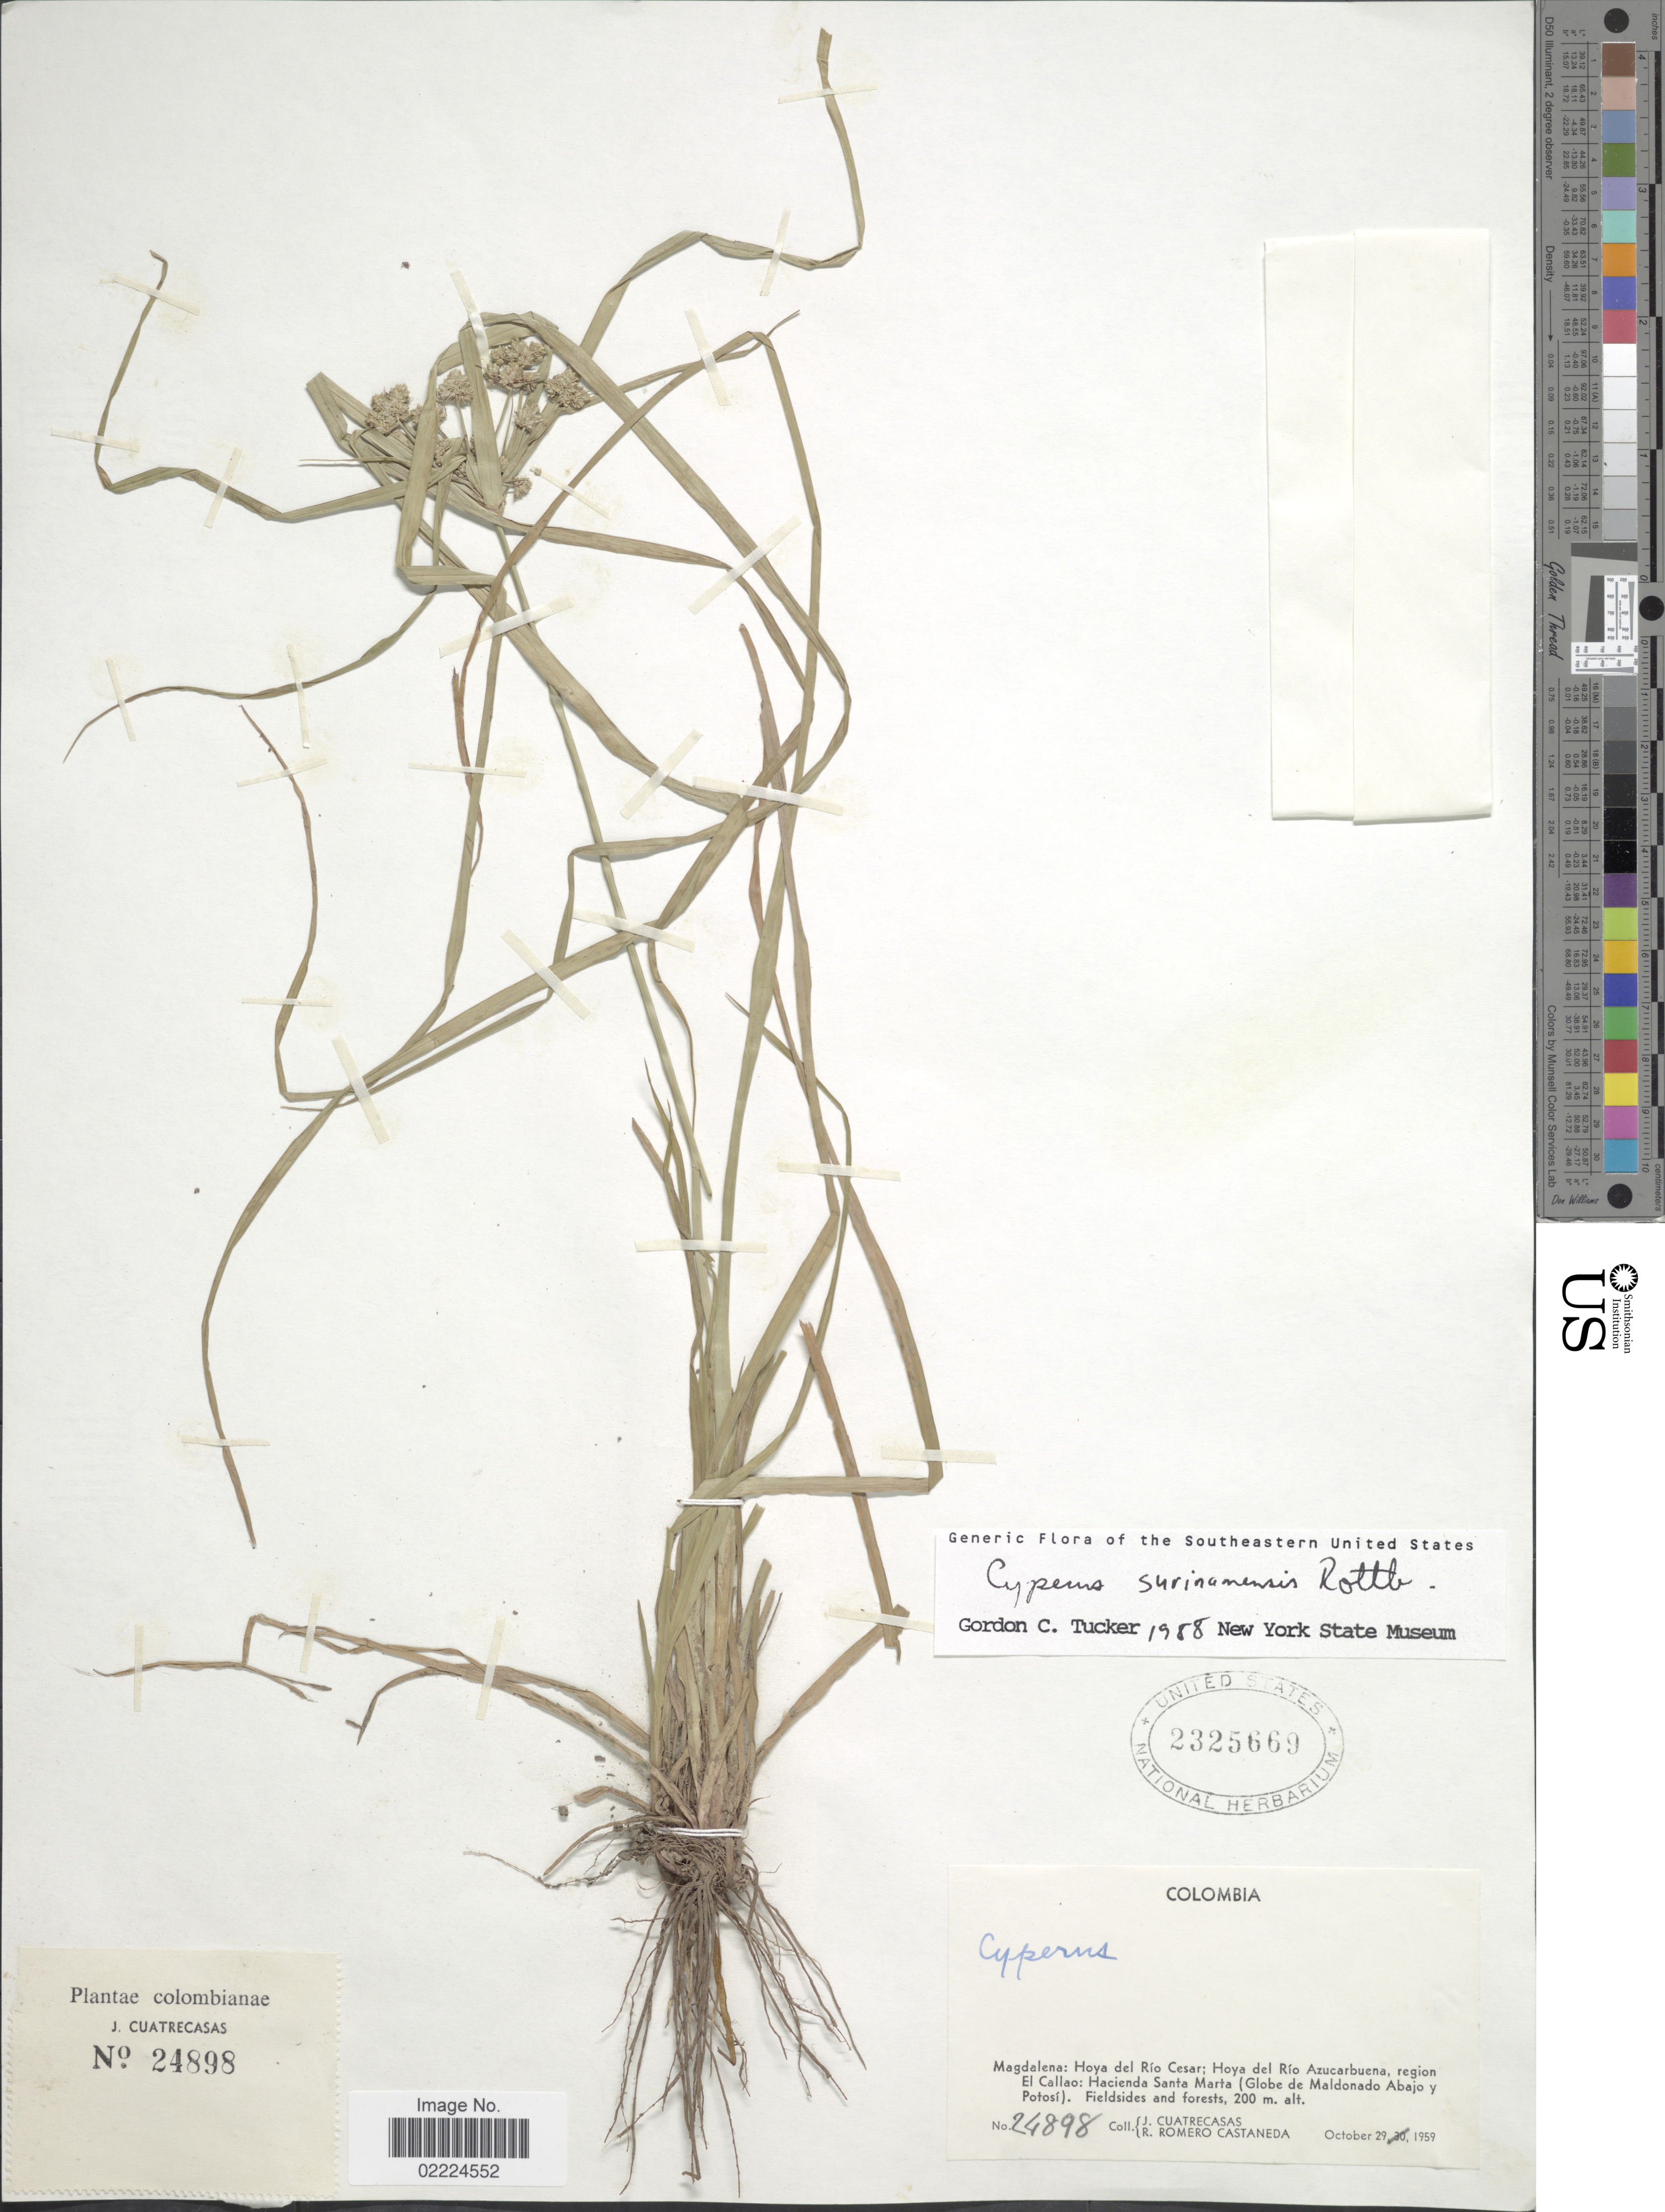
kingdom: Plantae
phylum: Tracheophyta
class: Liliopsida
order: Poales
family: Cyperaceae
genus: Cyperus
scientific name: Cyperus surinamensis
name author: Rottb.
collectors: J. Cuatrecasas & R. Romero Castañeda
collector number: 24898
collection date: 1959-10-29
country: Colombia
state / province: Magdalena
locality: Hoya del Rio Cesar: Hoya del Azucarbuena, region El Callao: Hacienda Santa Marta (Globe de Abajao y Potosi)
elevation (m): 200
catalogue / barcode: US 2325669